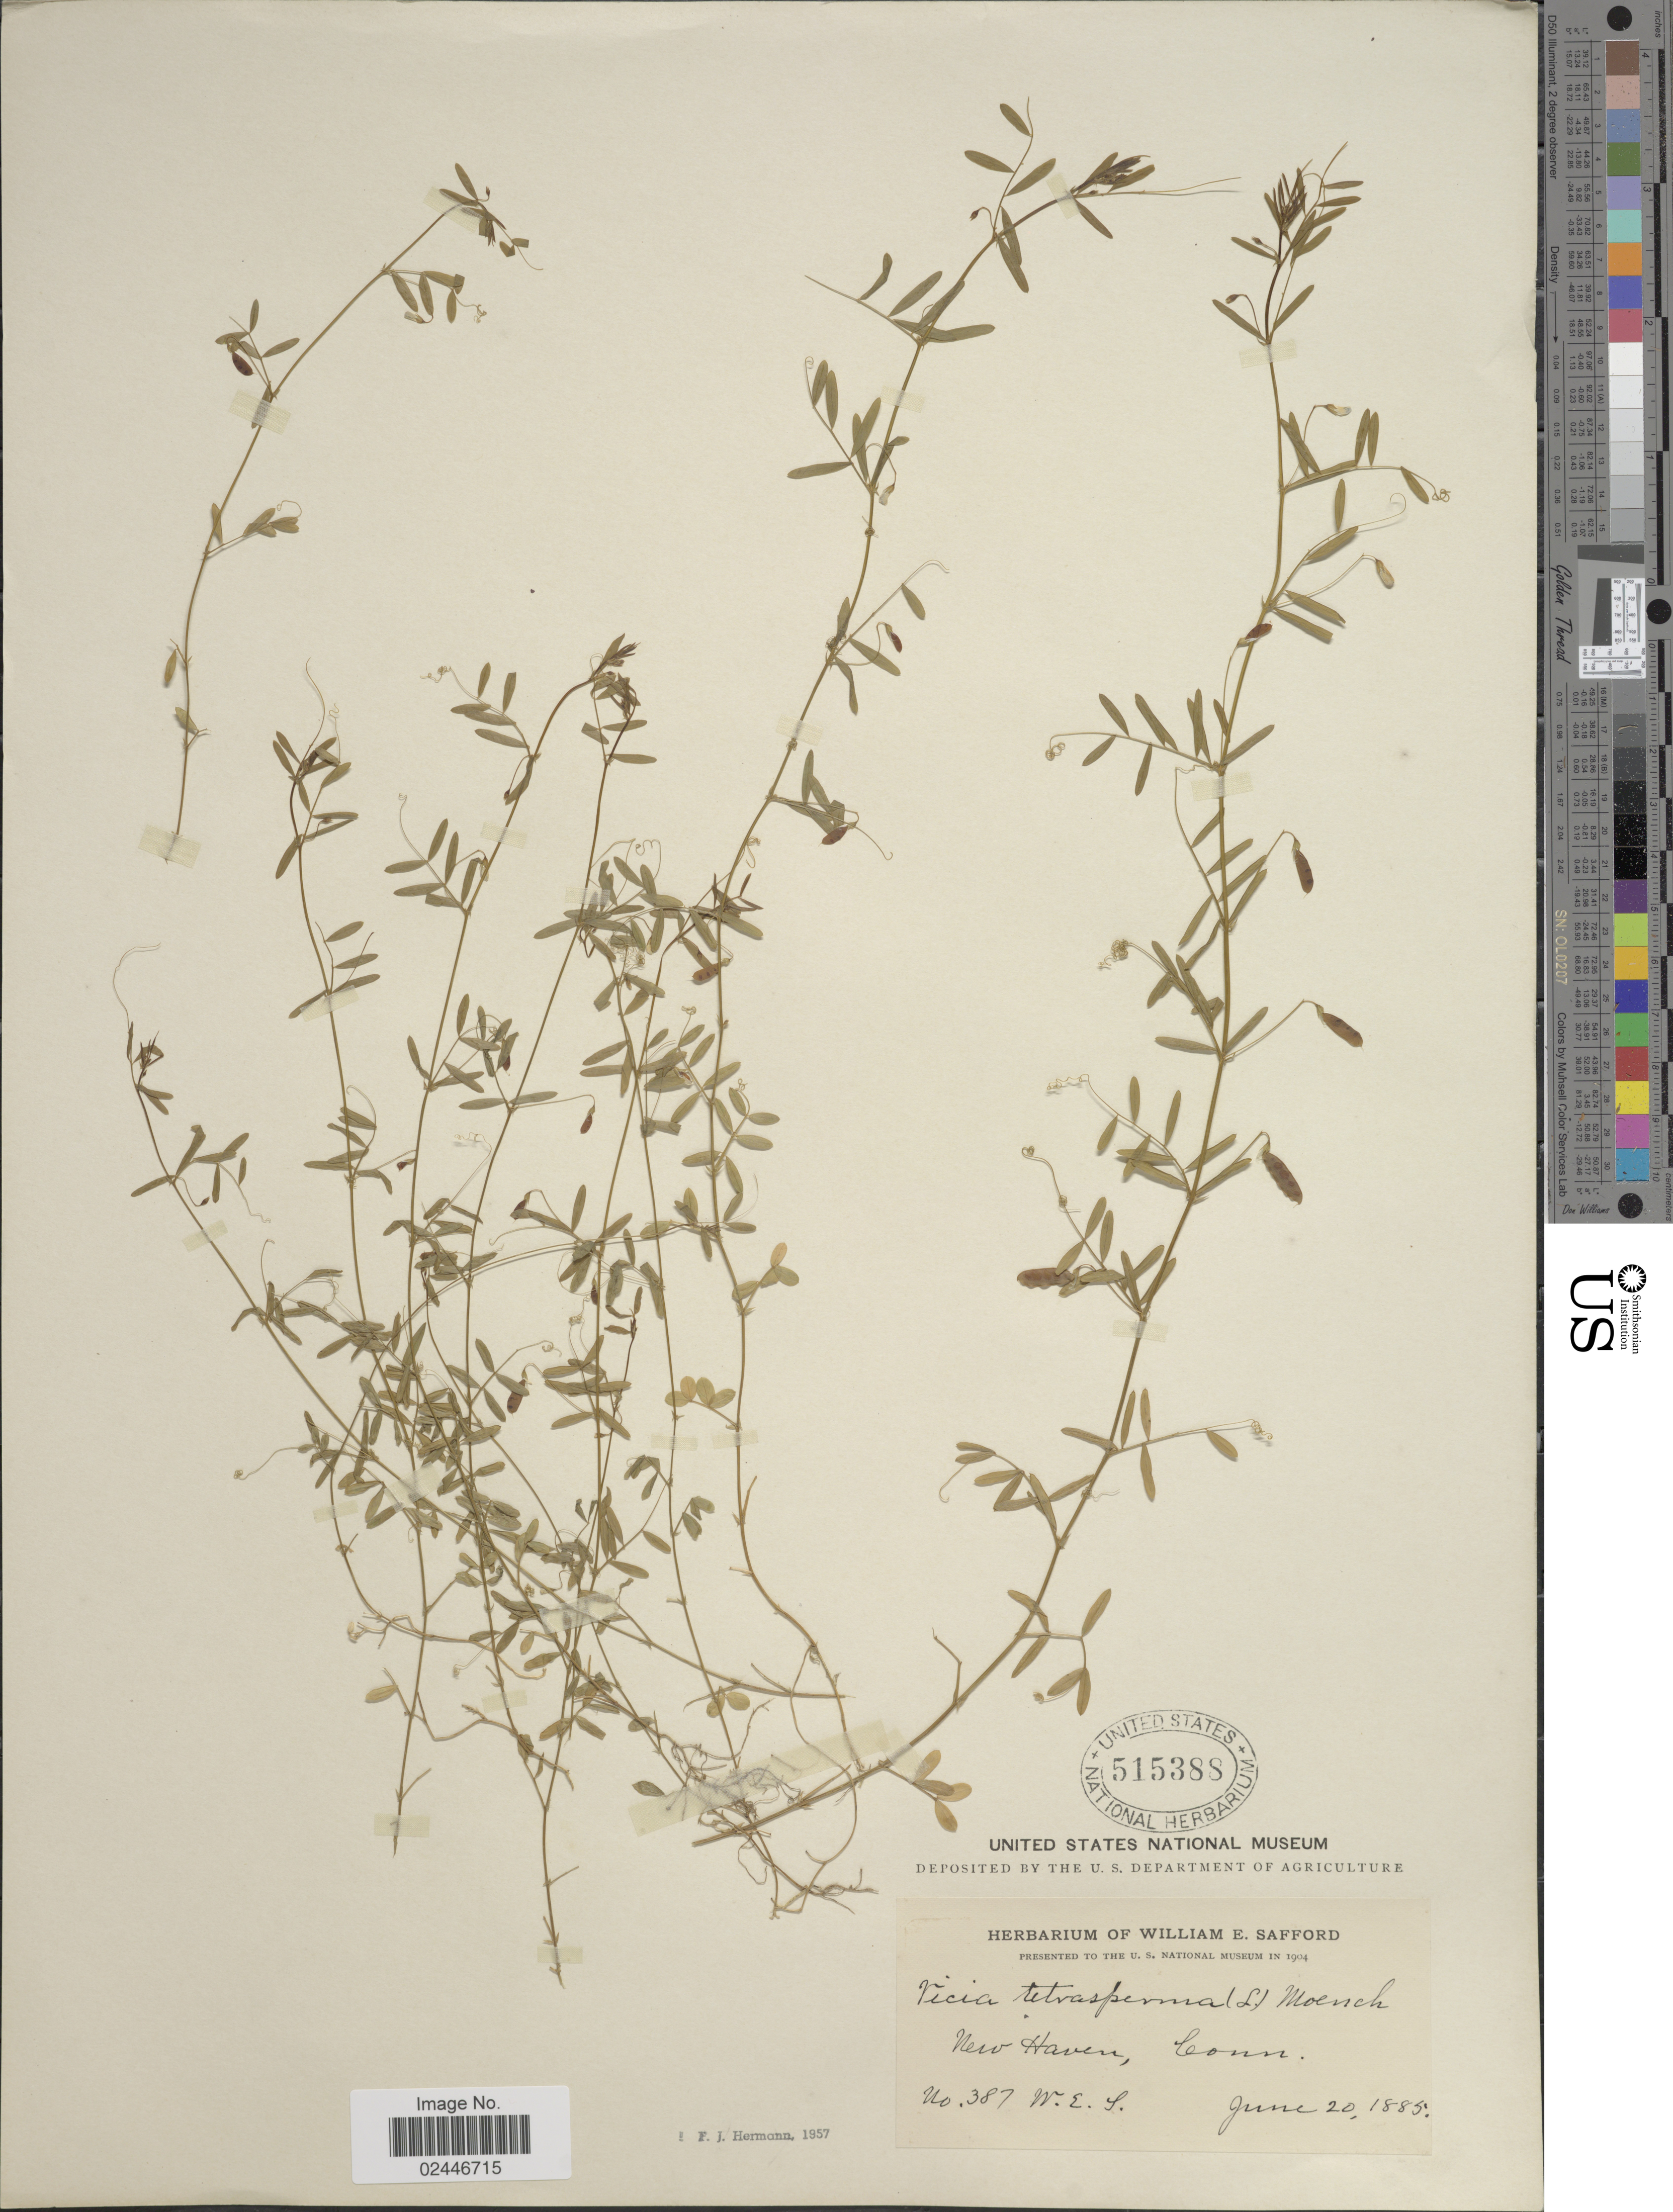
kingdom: Plantae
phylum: Tracheophyta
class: Magnoliopsida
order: Fabales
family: Fabaceae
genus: Vicia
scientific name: Vicia tetrasperma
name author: (L.) Schreb.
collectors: W. E. Safford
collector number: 387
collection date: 1885-06-20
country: United States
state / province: Connecticut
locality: New Haven.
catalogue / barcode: US 515388